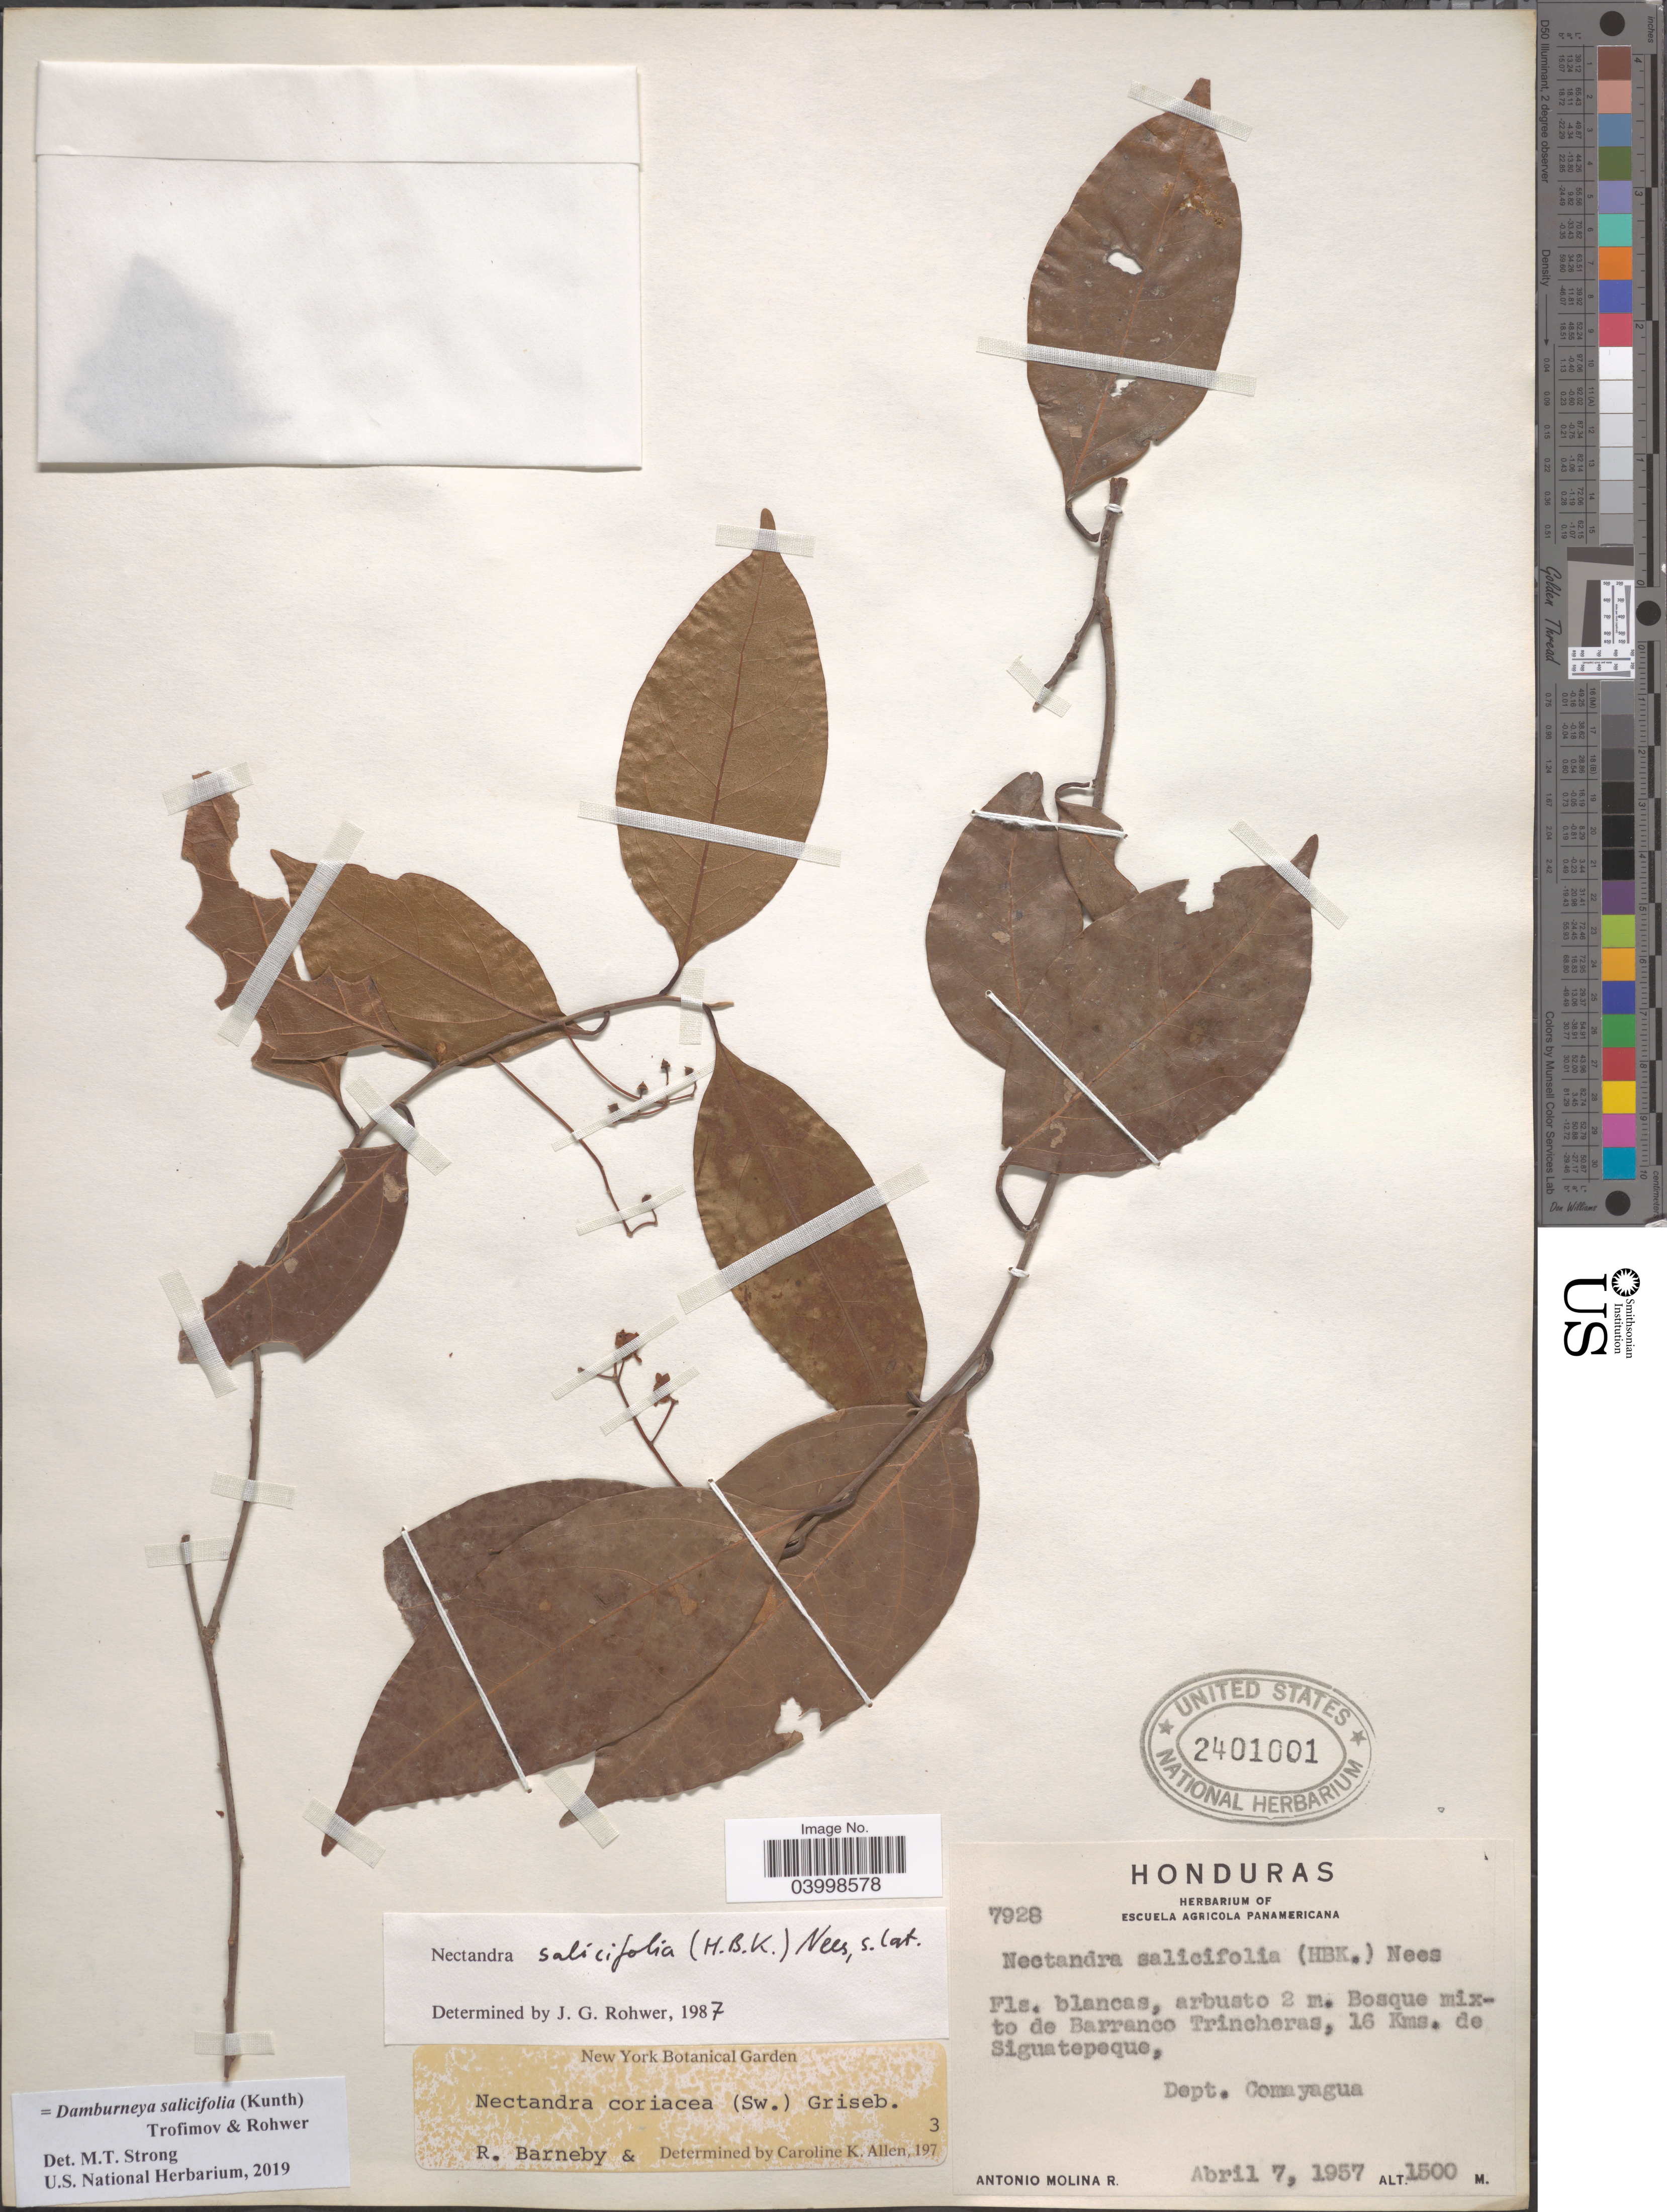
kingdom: Plantae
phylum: Tracheophyta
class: Magnoliopsida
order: Laurales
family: Lauraceae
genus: Damburneya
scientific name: Damburneya salicifolia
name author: (Kunth) Trofimov & Rohwer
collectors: A. Molina R.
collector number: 7928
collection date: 1957-04-07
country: Honduras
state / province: Comayagua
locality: Bosque mixto de Barranco Trincheras, 16 Kms. de Siguatepeque, Dept. Comayagua.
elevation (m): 1500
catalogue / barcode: US 2401001